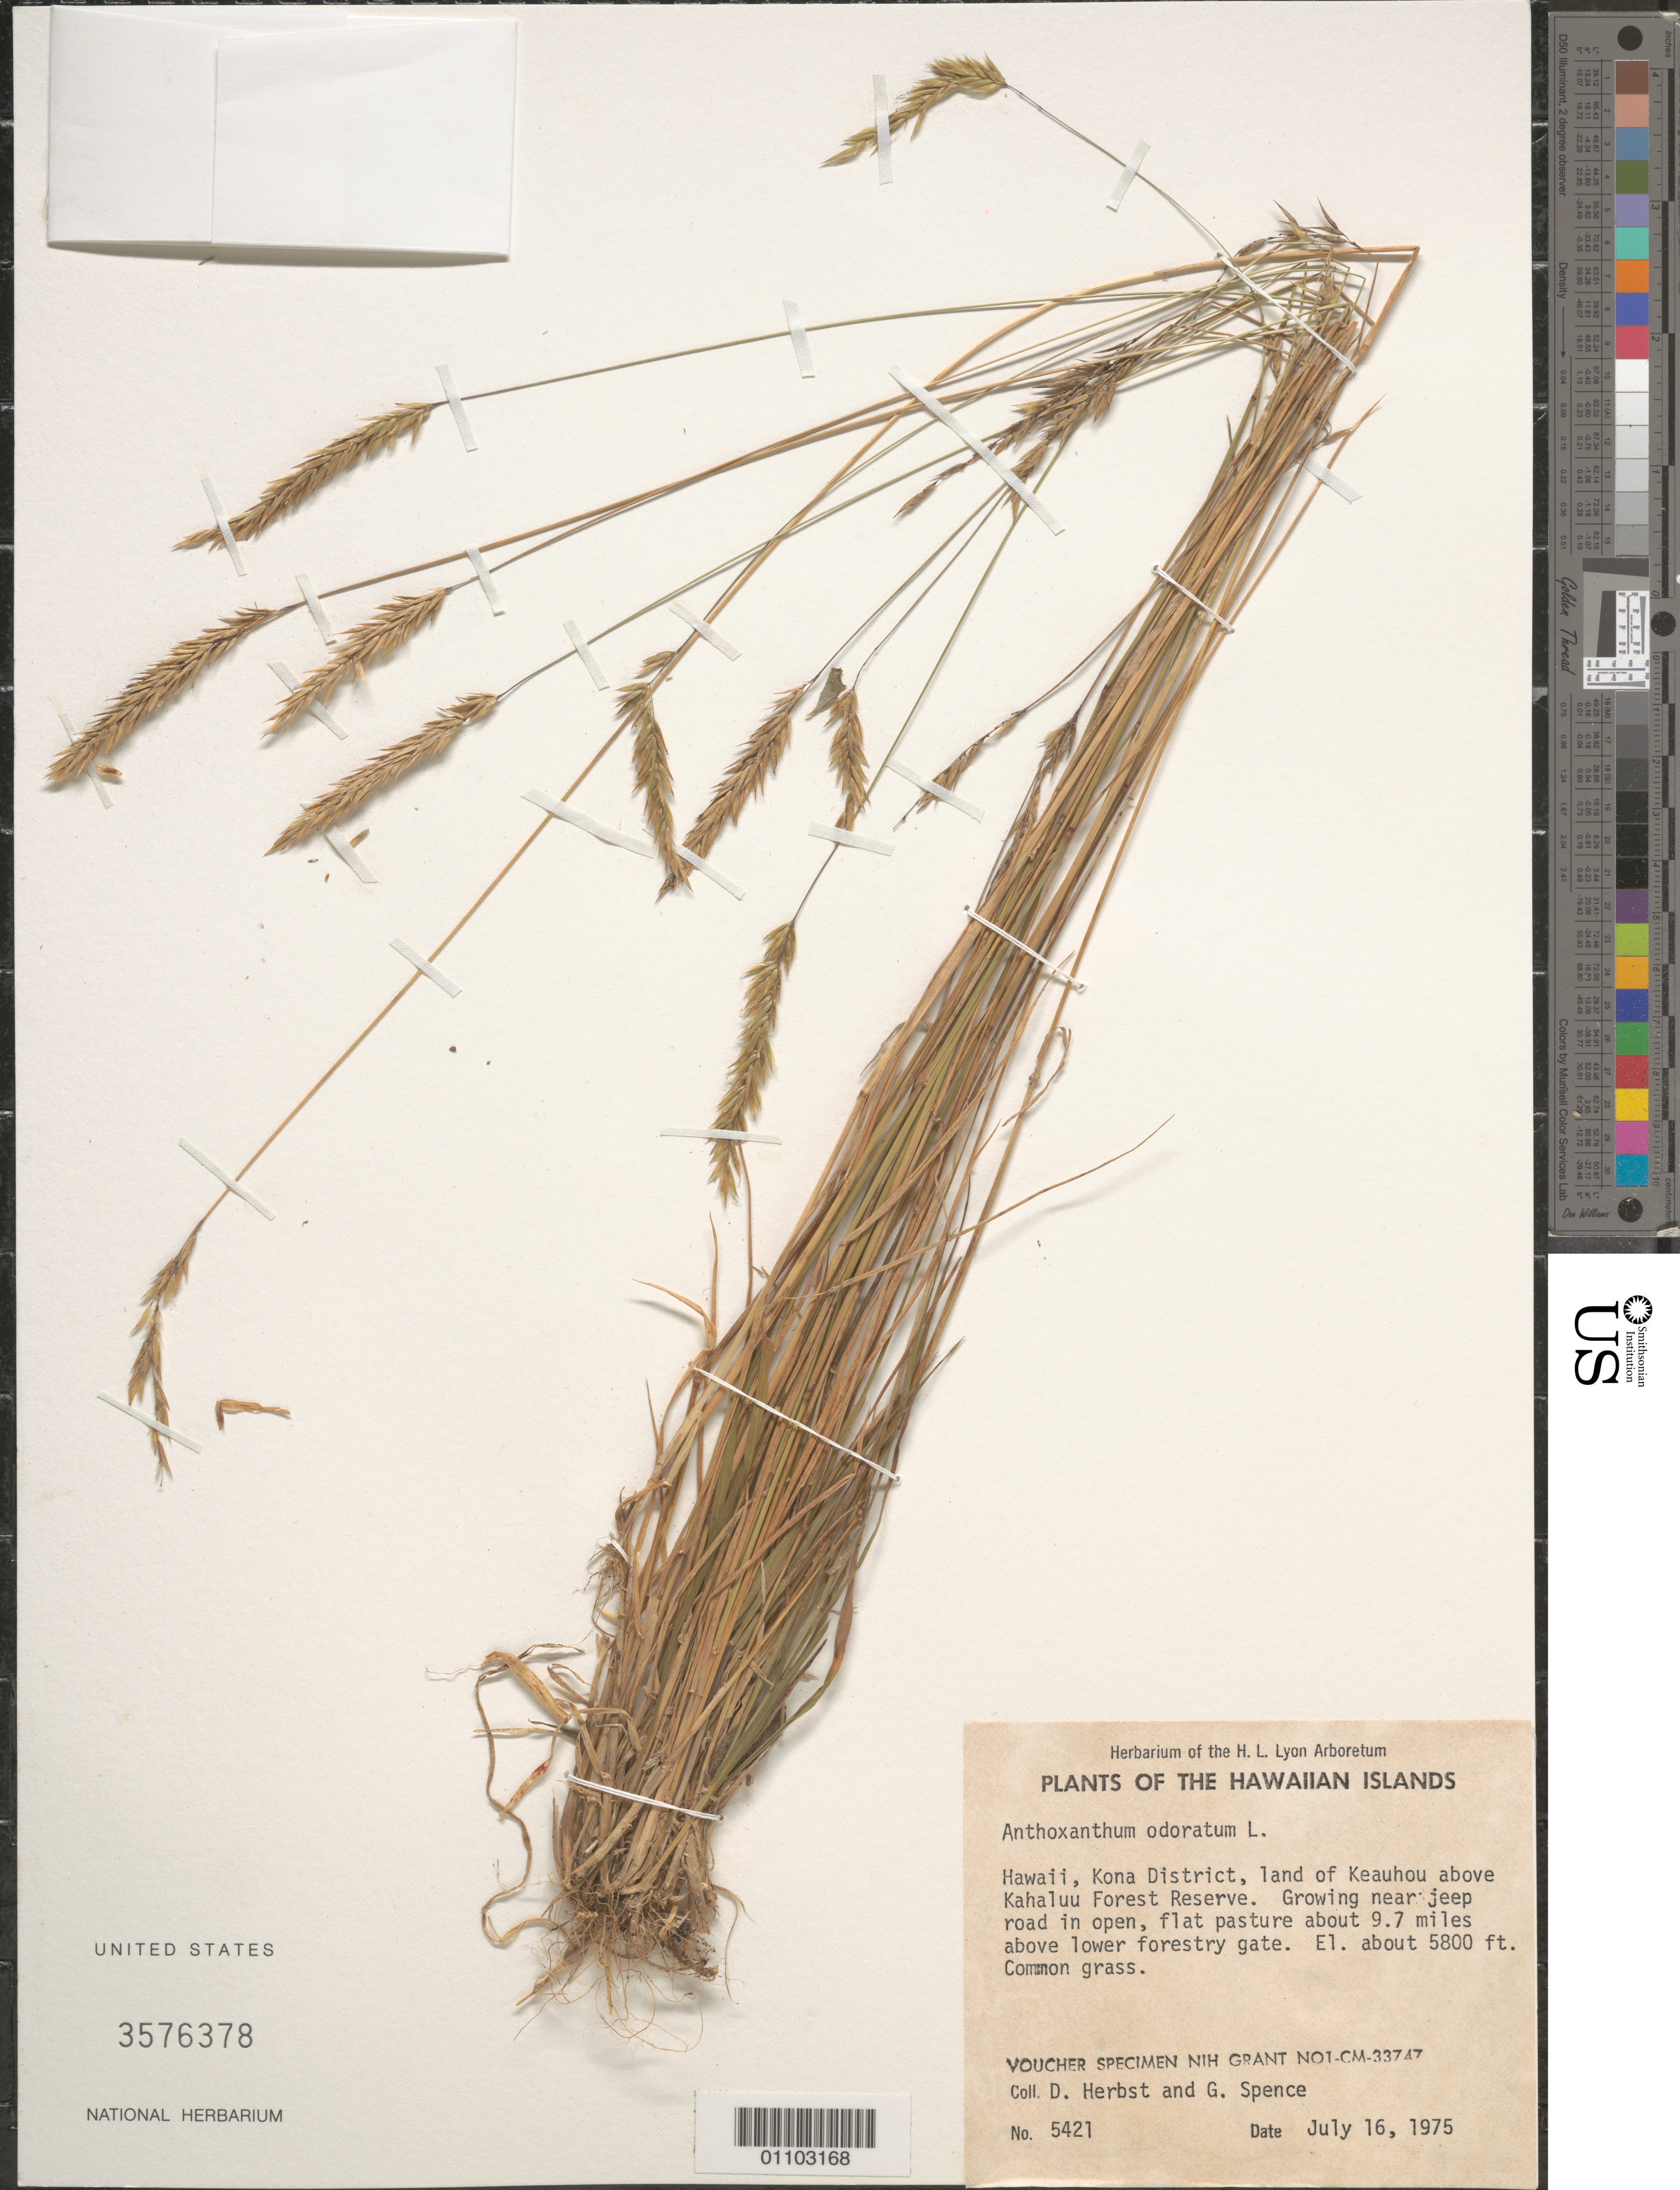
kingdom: Plantae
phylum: Tracheophyta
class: Liliopsida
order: Poales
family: Poaceae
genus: Anthoxanthum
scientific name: Anthoxanthum odoratum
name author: L.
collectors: D. R. Herbst & G. Spence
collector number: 5421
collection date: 1975-07-16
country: United States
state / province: Hawaii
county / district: Hawaii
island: Hawaii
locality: Kona District, land of Keauhou above Kahaluu Forest Reserve, growing near jeep road in open, flat pasture about 9.7 miles above lower forestry gate.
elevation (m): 1768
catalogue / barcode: US 3576378